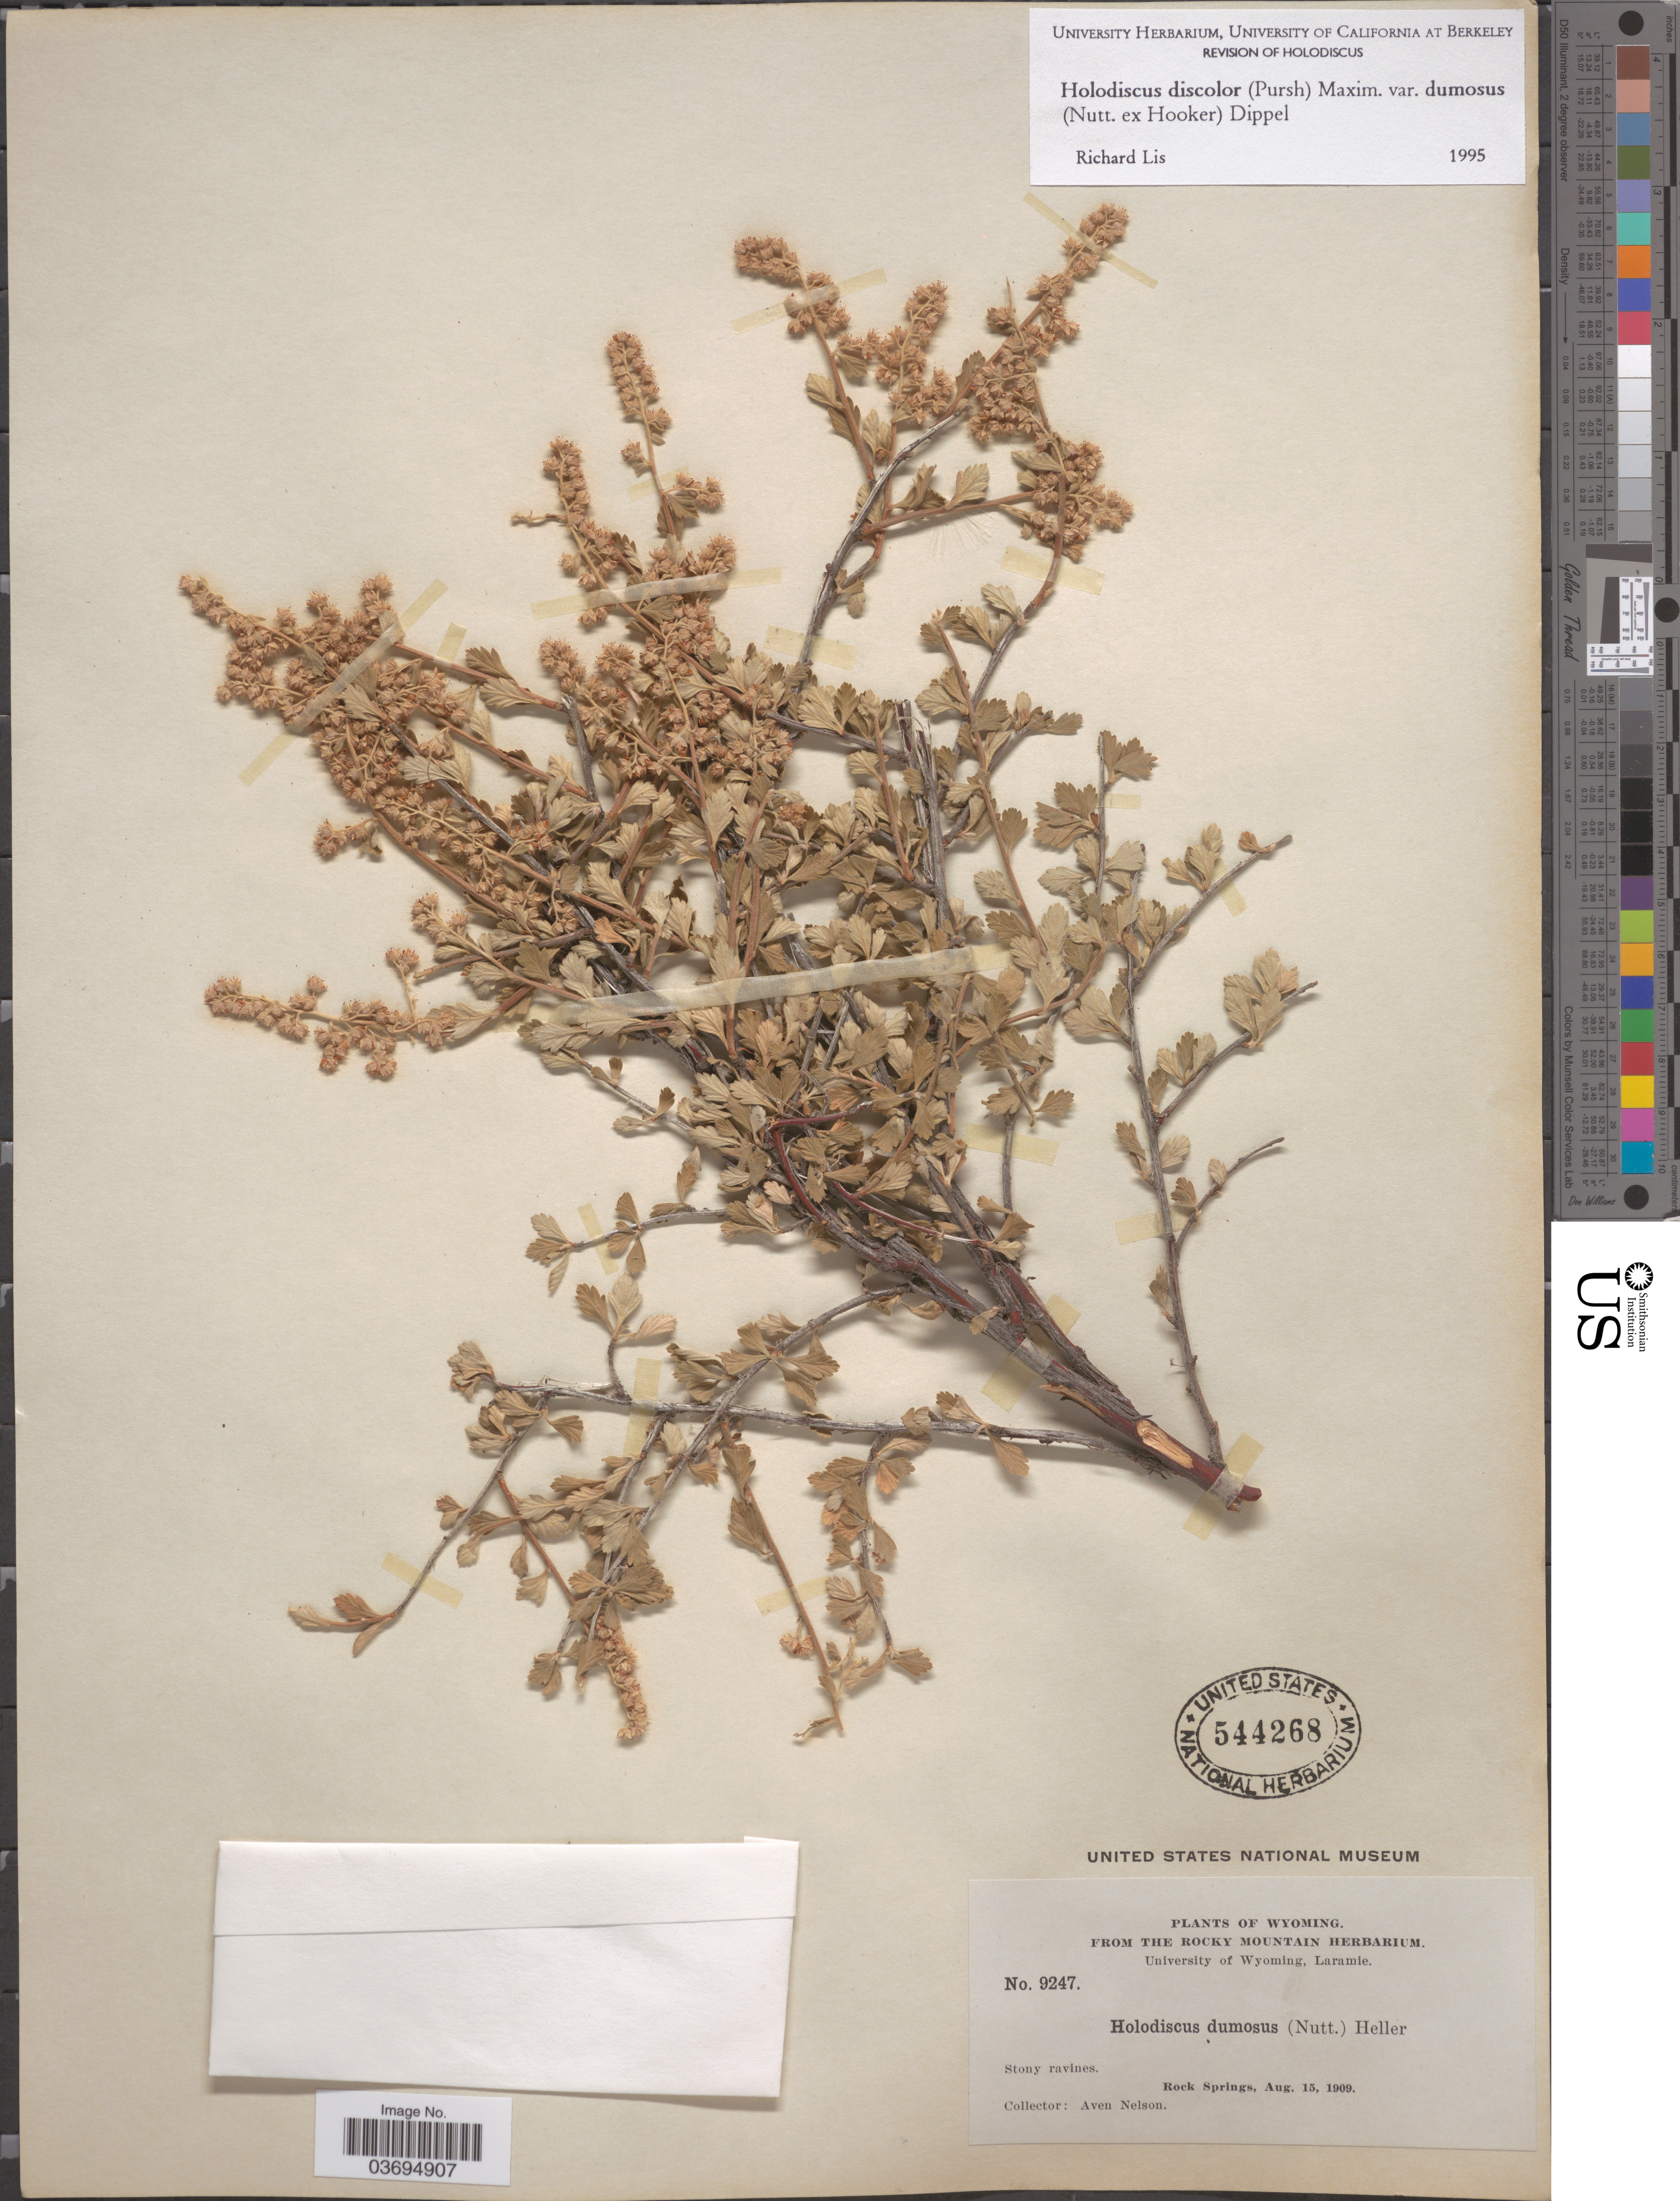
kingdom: Plantae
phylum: Tracheophyta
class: Magnoliopsida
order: Rosales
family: Rosaceae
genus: Holodiscus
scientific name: Holodiscus discolor var. dumosus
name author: Maxim. ex J.M. Coult.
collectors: A. Nelson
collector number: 9247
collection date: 1909-08-15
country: United States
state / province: Wyoming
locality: Stony ravines. Rock Springs.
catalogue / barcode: US 544268